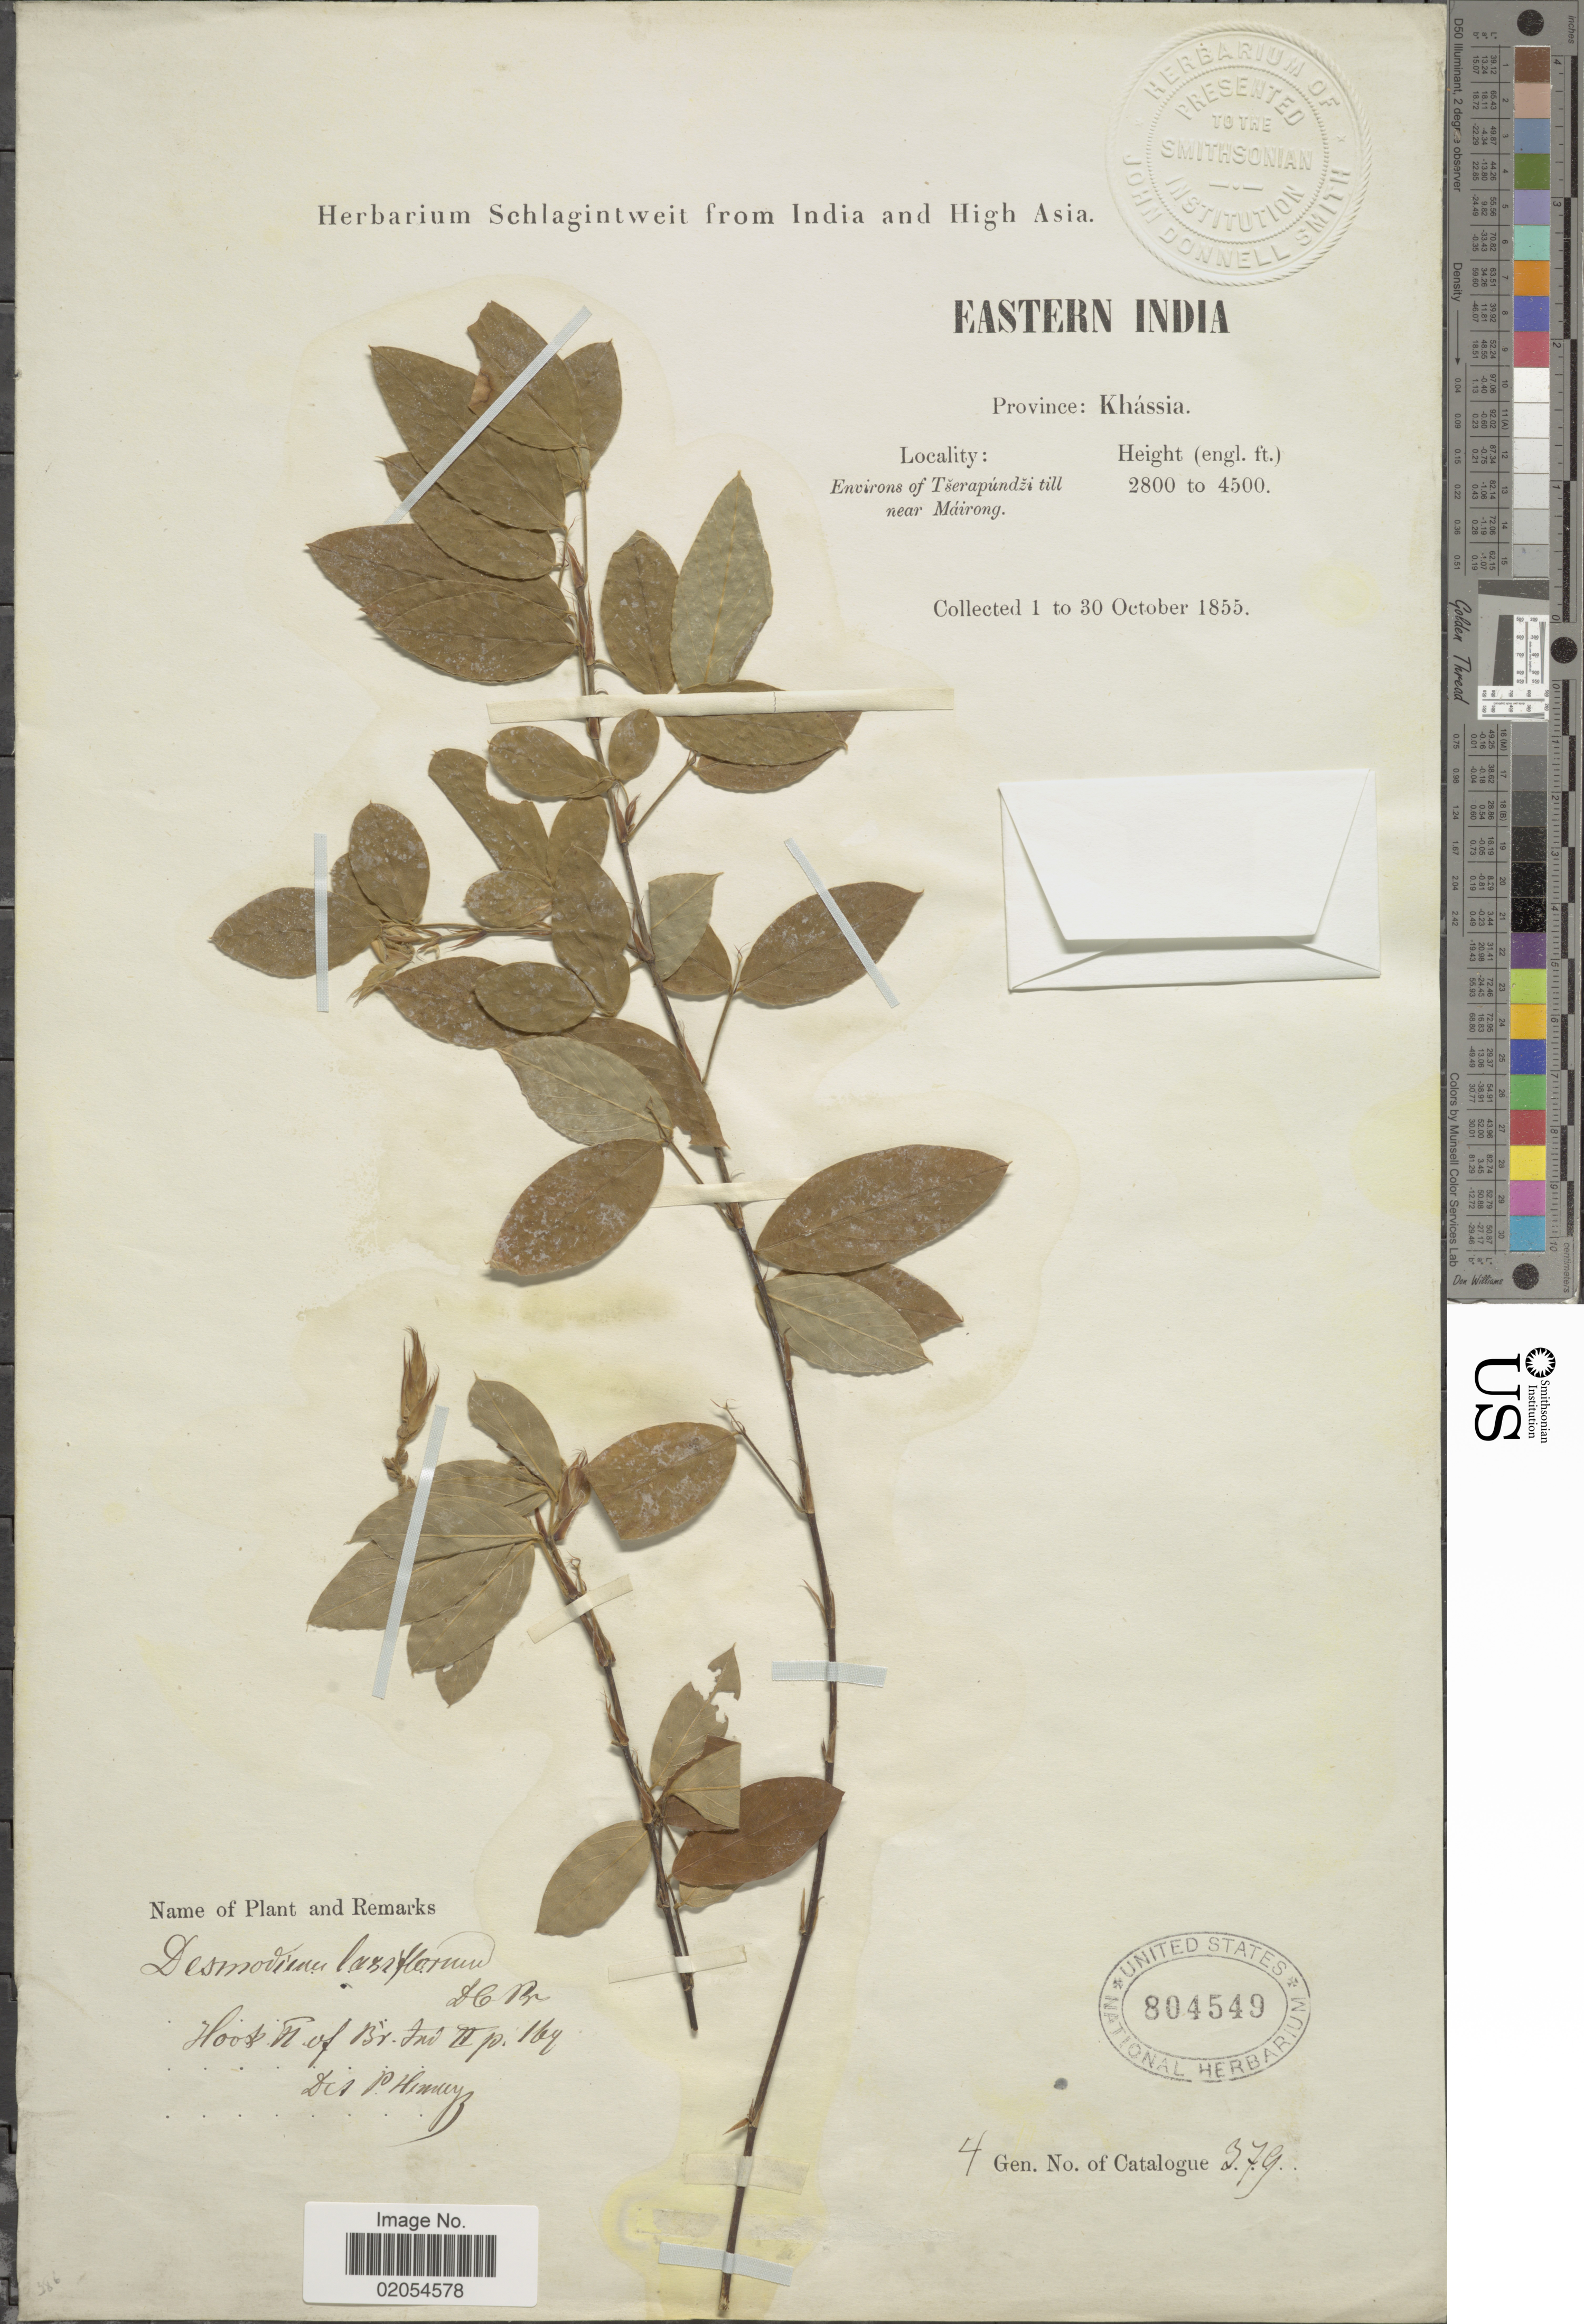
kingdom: Plantae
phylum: Tracheophyta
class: Magnoliopsida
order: Fabales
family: Fabaceae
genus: Sohmaea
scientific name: Sohmaea laxiflora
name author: (DC.) H. Ohashi & K. Ohashi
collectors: ex herb. Schlagintweit from India and High Asia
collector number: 379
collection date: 1855-10-01/1855-10-30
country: India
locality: Eastern India. Province: Khássia. Environs of Tserapúndzi till near Máirong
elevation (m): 853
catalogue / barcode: US 804549